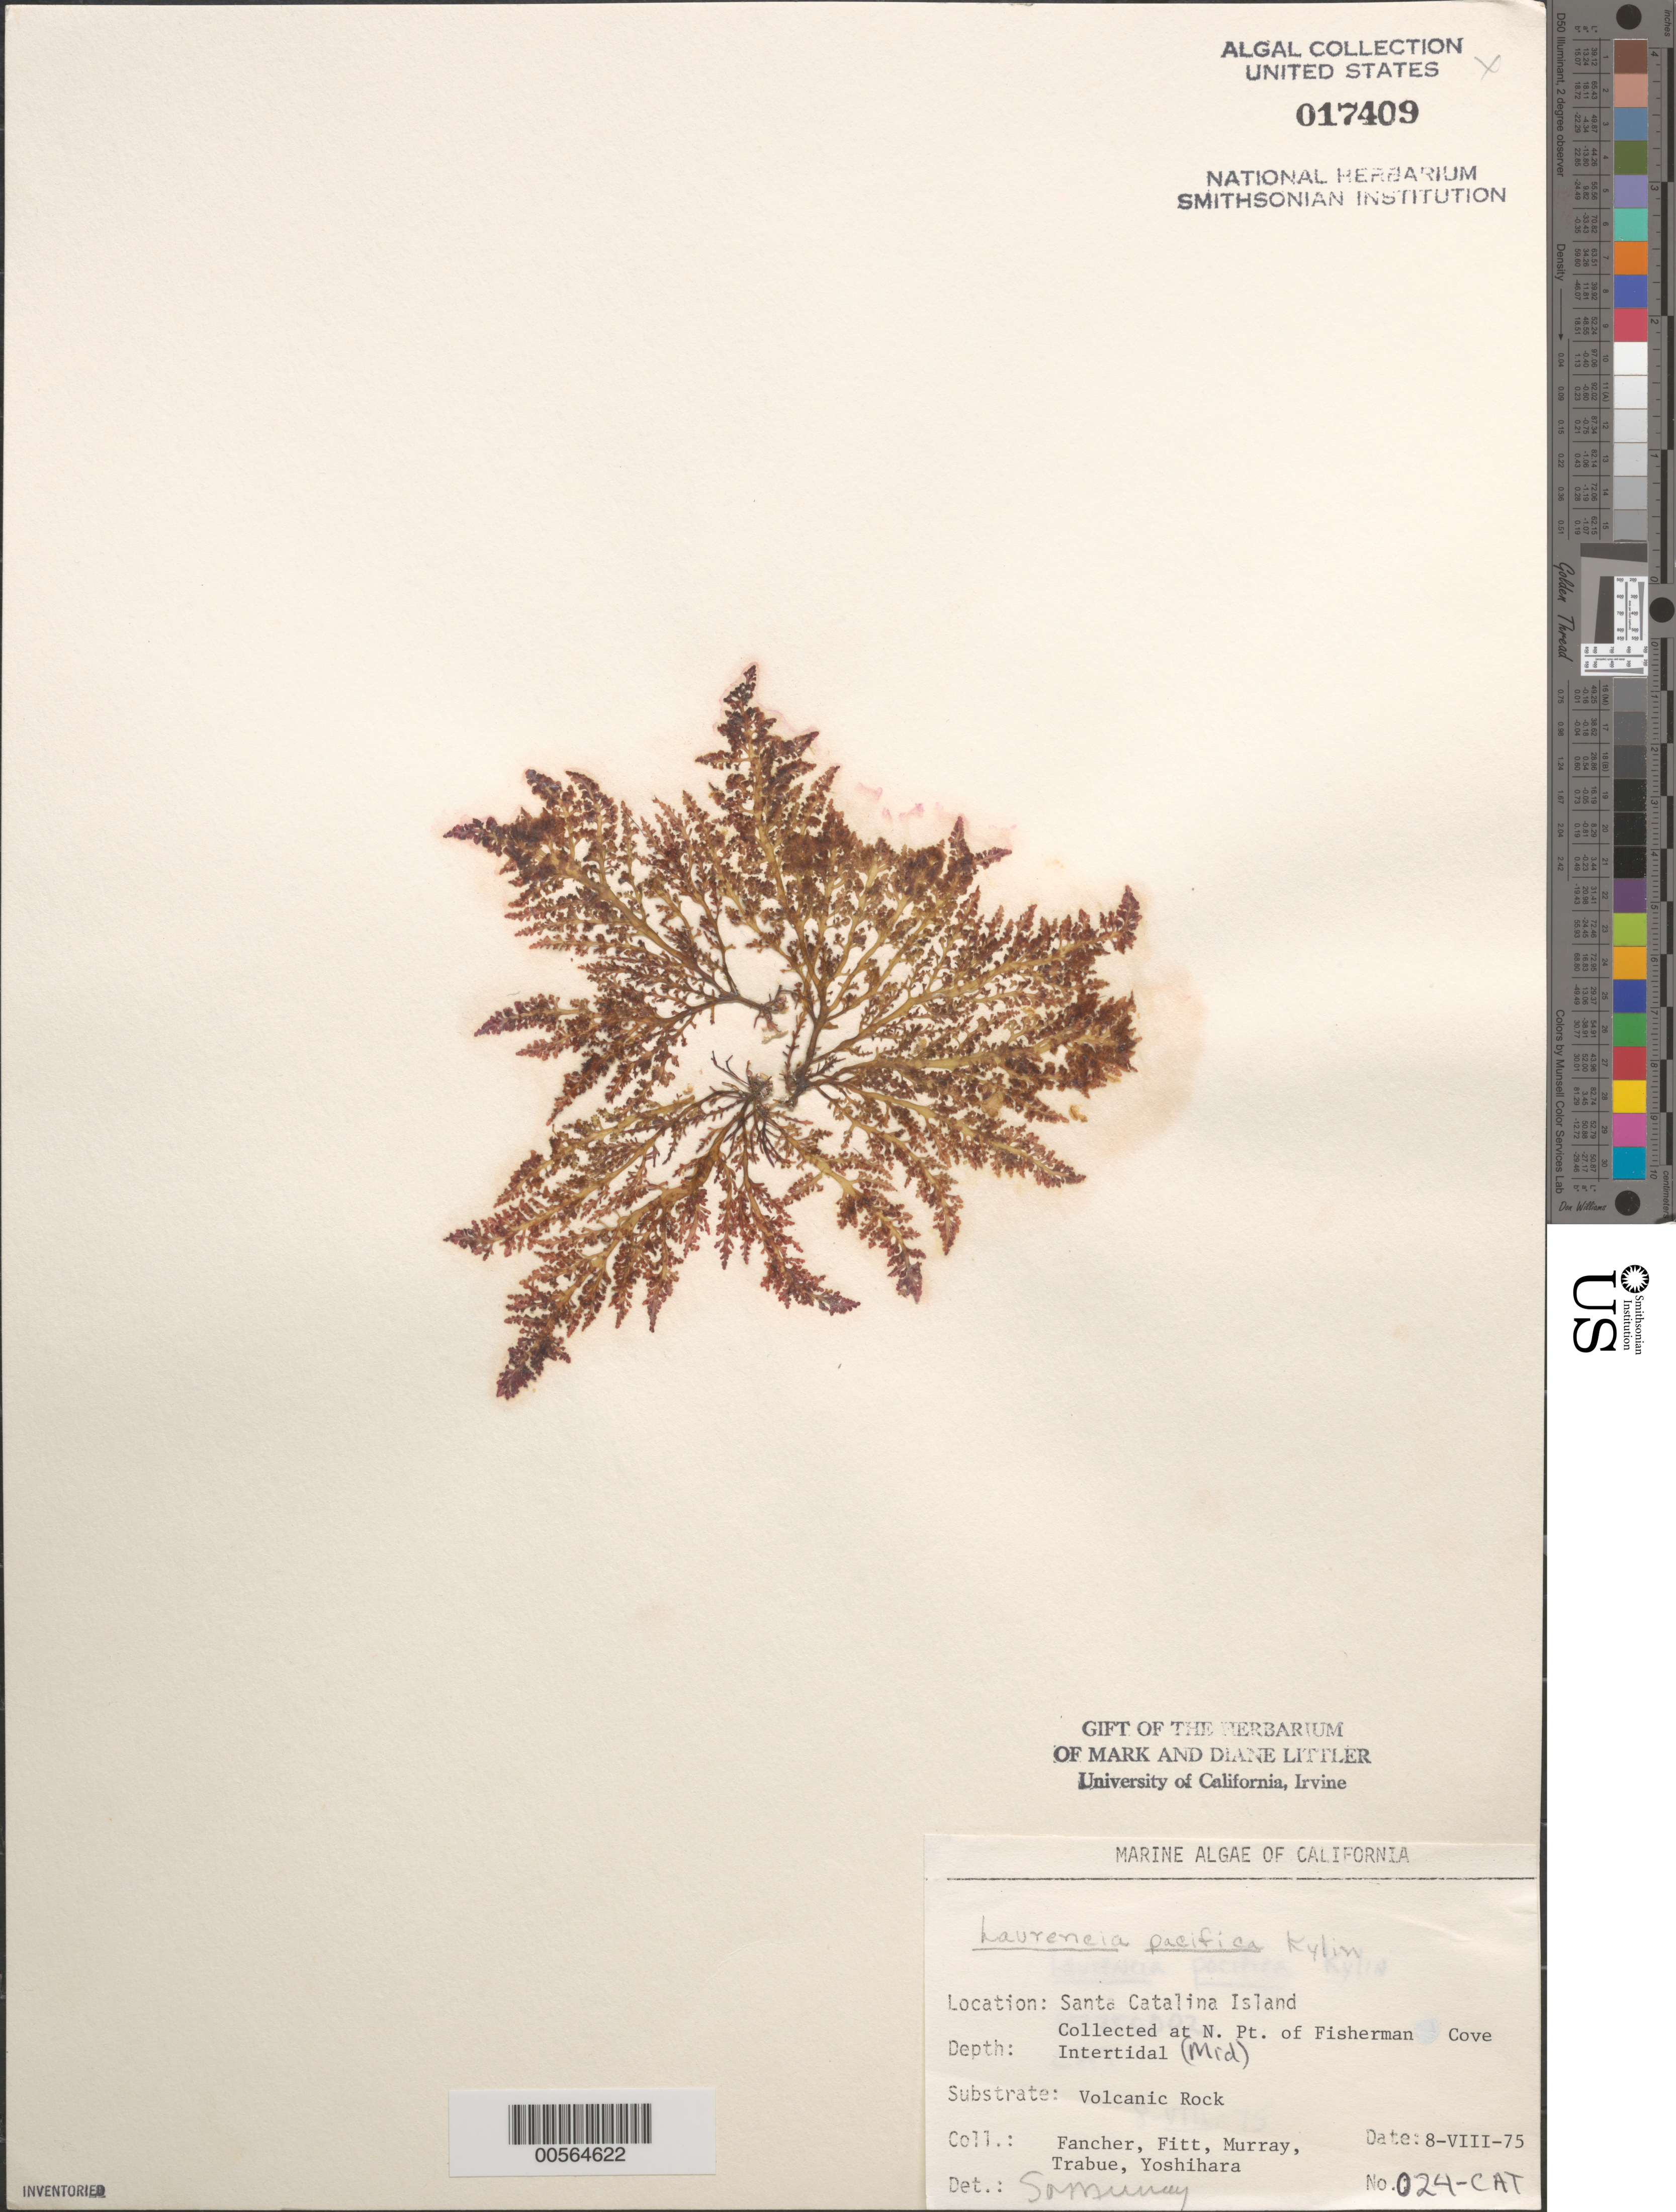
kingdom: Plantae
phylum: Rhodophyta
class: Florideophyceae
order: Ceramiales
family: Rhodomelaceae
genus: Laurencia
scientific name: Laurencia pacifica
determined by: Murray, S. N.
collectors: J. Fancher, W. Fitt, S. N. Murray, P. J. Trabue & K. Yoshihara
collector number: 024-CAT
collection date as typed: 08 Aug 1975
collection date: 1975-08-08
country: United States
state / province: California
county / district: Los Angeles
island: Santa Catalina Island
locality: Fishermen Cove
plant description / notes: BLM-SOCALBIGHT Rocky Intertidal Survey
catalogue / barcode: US 17409